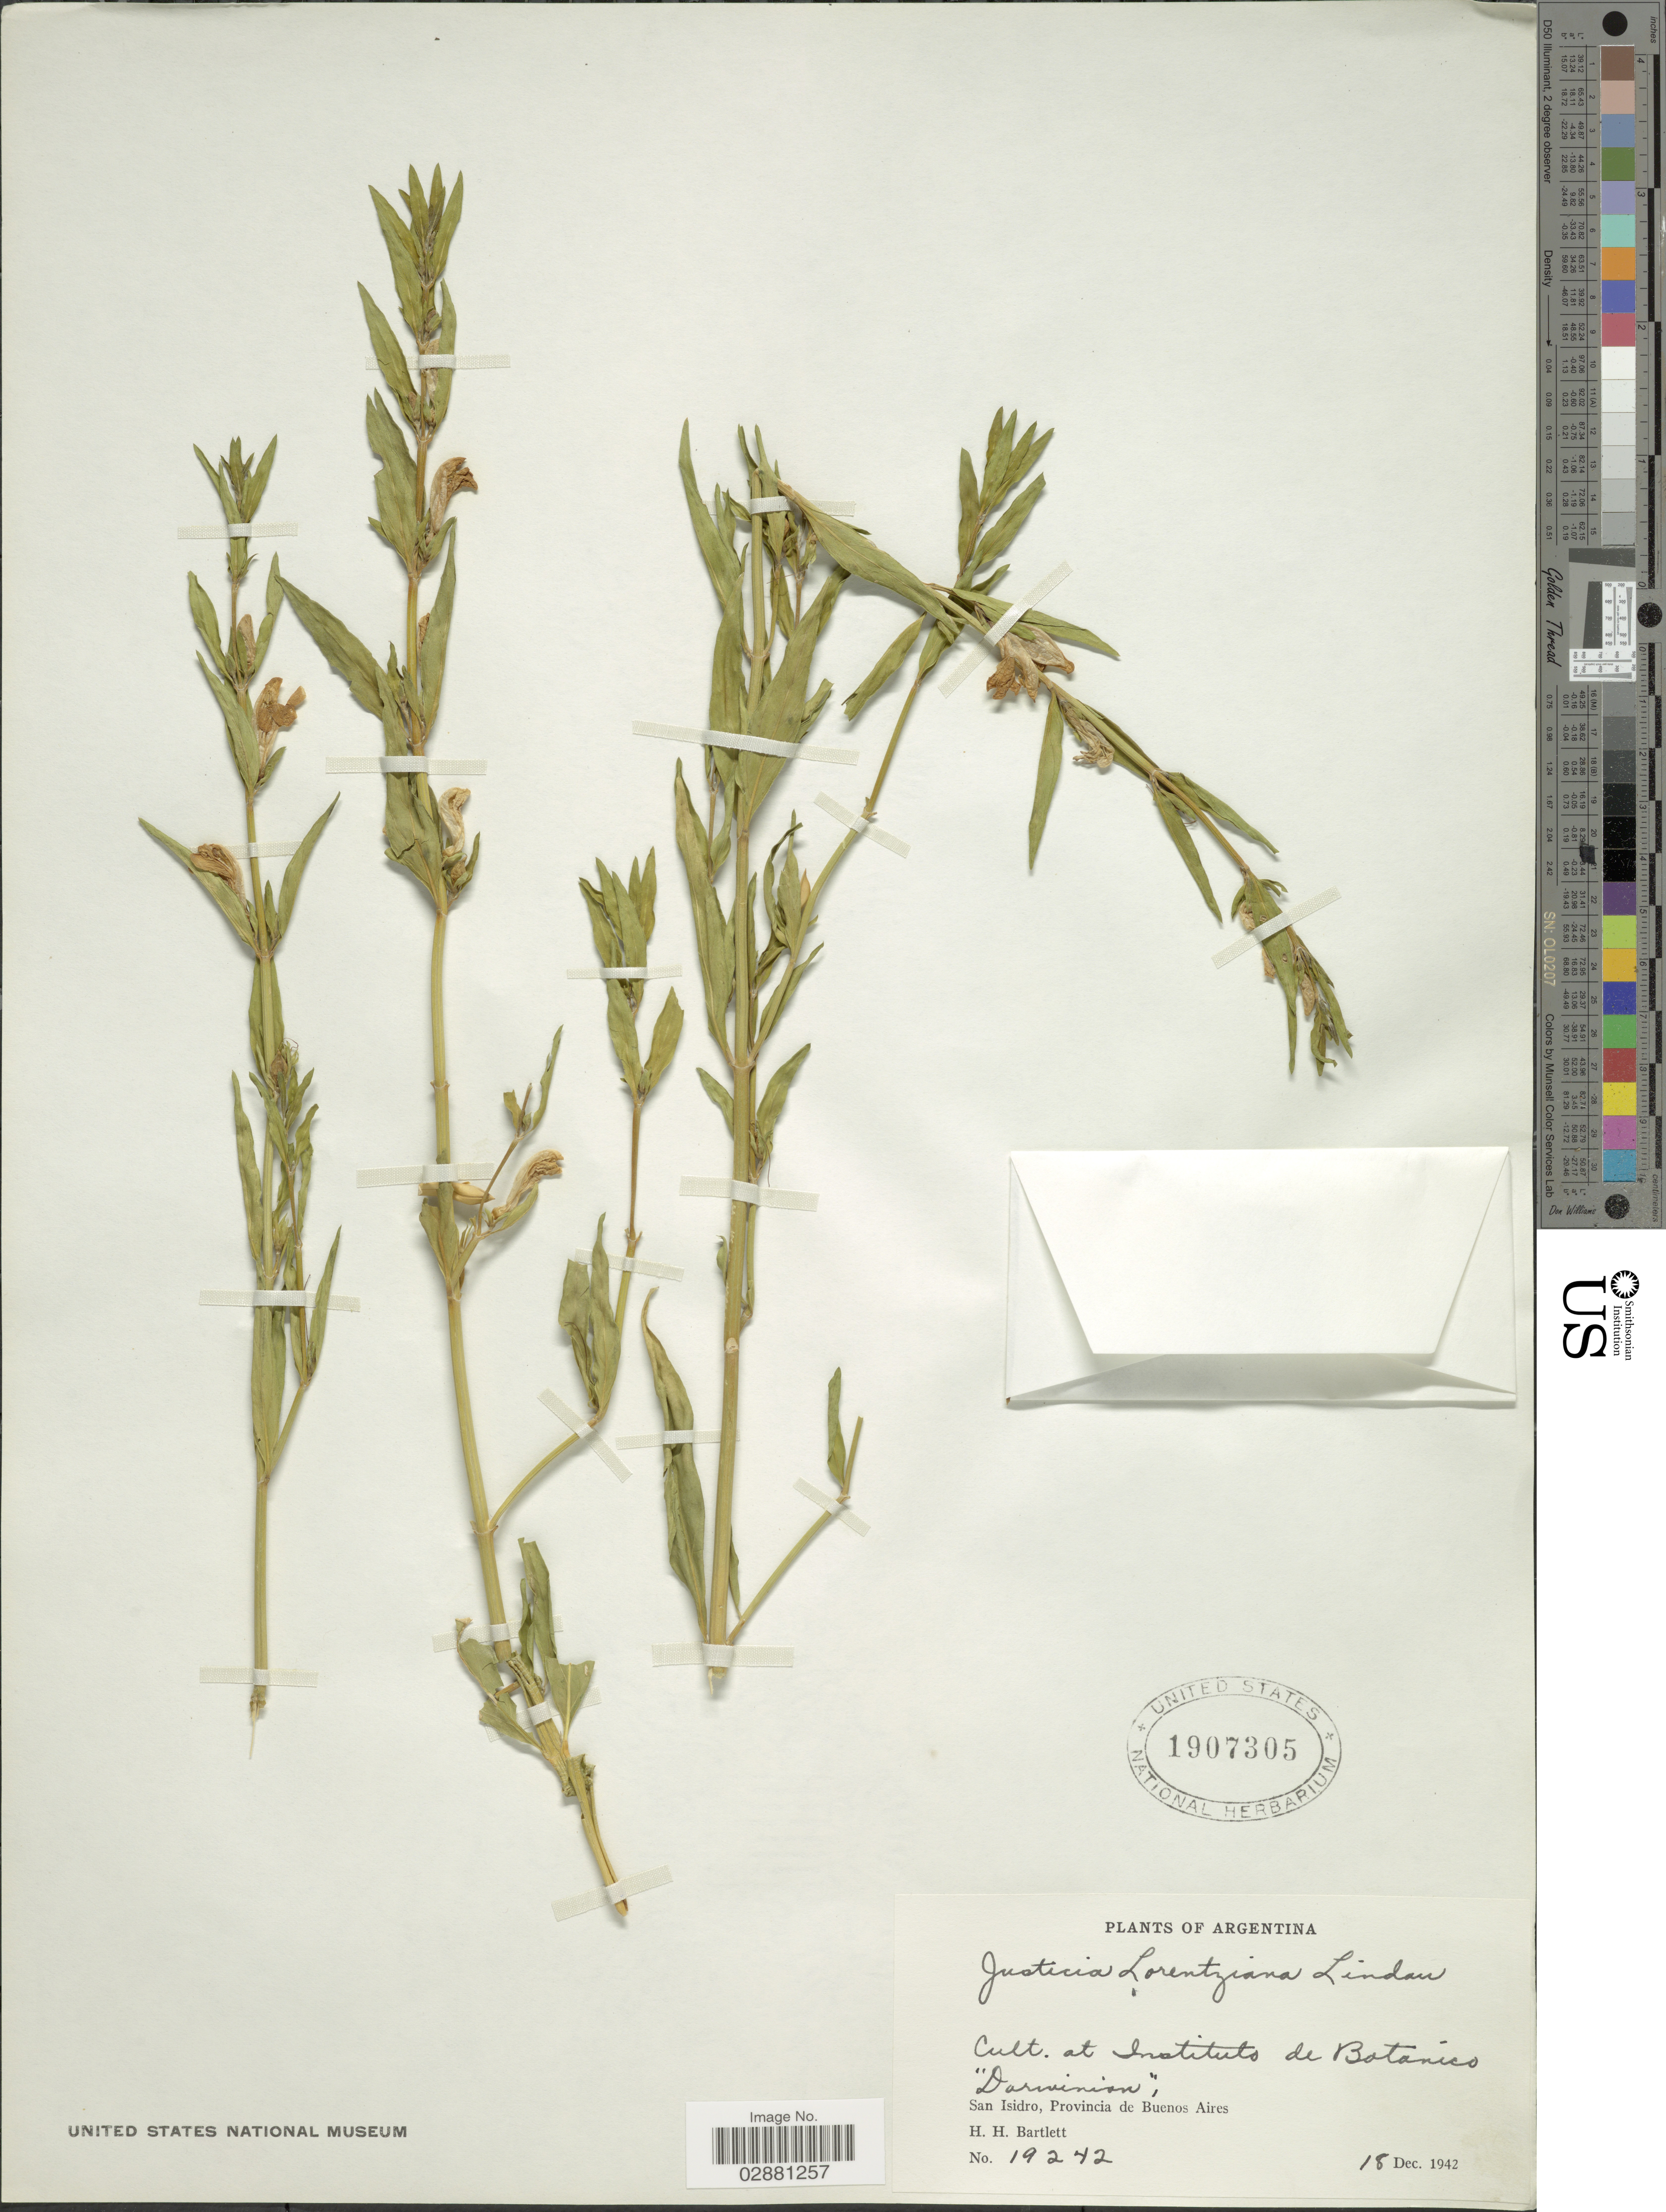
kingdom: Plantae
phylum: Tracheophyta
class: Magnoliopsida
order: Lamiales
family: Acanthaceae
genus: Justicia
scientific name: Justicia tweediana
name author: (Nees) Griseb.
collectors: H. H. Bartlett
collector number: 19242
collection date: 1942-12-18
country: Argentina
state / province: Buenos Aires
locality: San Isidro, Provincia de Buenos Aires.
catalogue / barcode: US 1907305